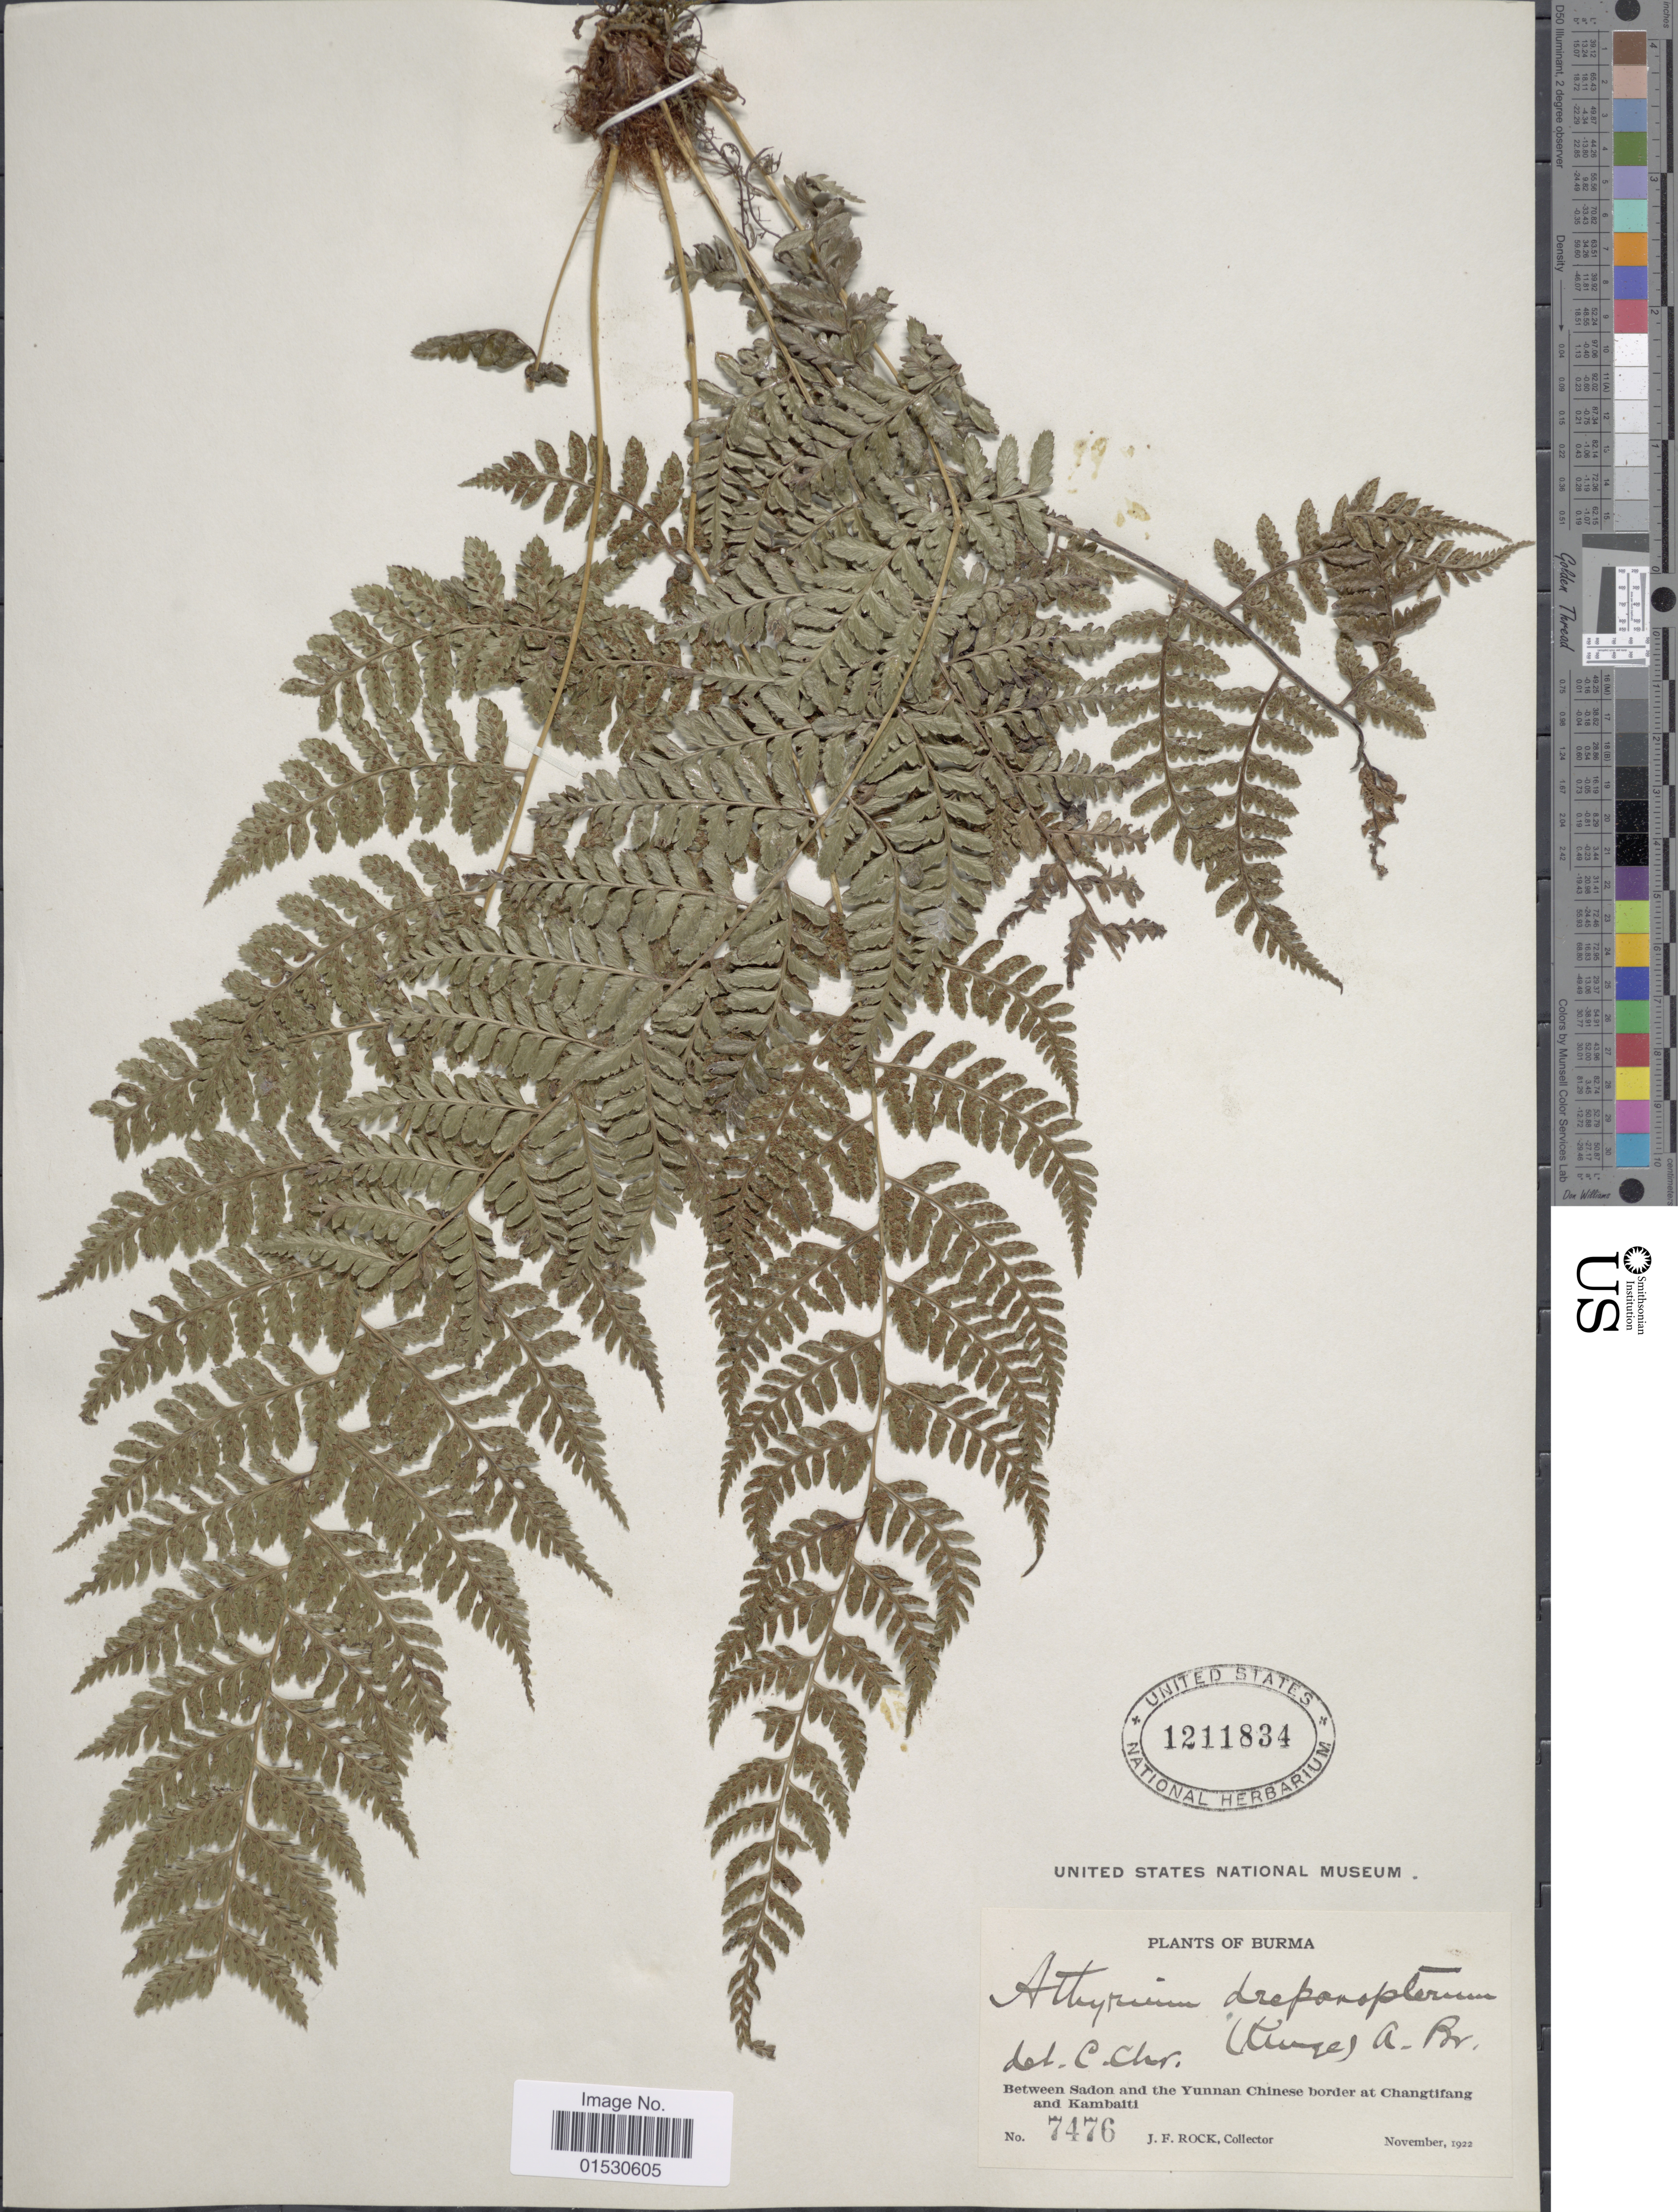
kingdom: Plantae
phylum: Tracheophyta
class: Polypodiopsida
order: Polypodiales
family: Athyriaceae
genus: Athyrium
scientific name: Athyrium drepanopterum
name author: (Kunze) A. Braun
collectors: J. Rock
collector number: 7476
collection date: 1922-11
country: Myanmar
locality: Burma, between Sadon and the Yunnan Chinese border at Changtifang and Kambaiti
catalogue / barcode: US 1211834